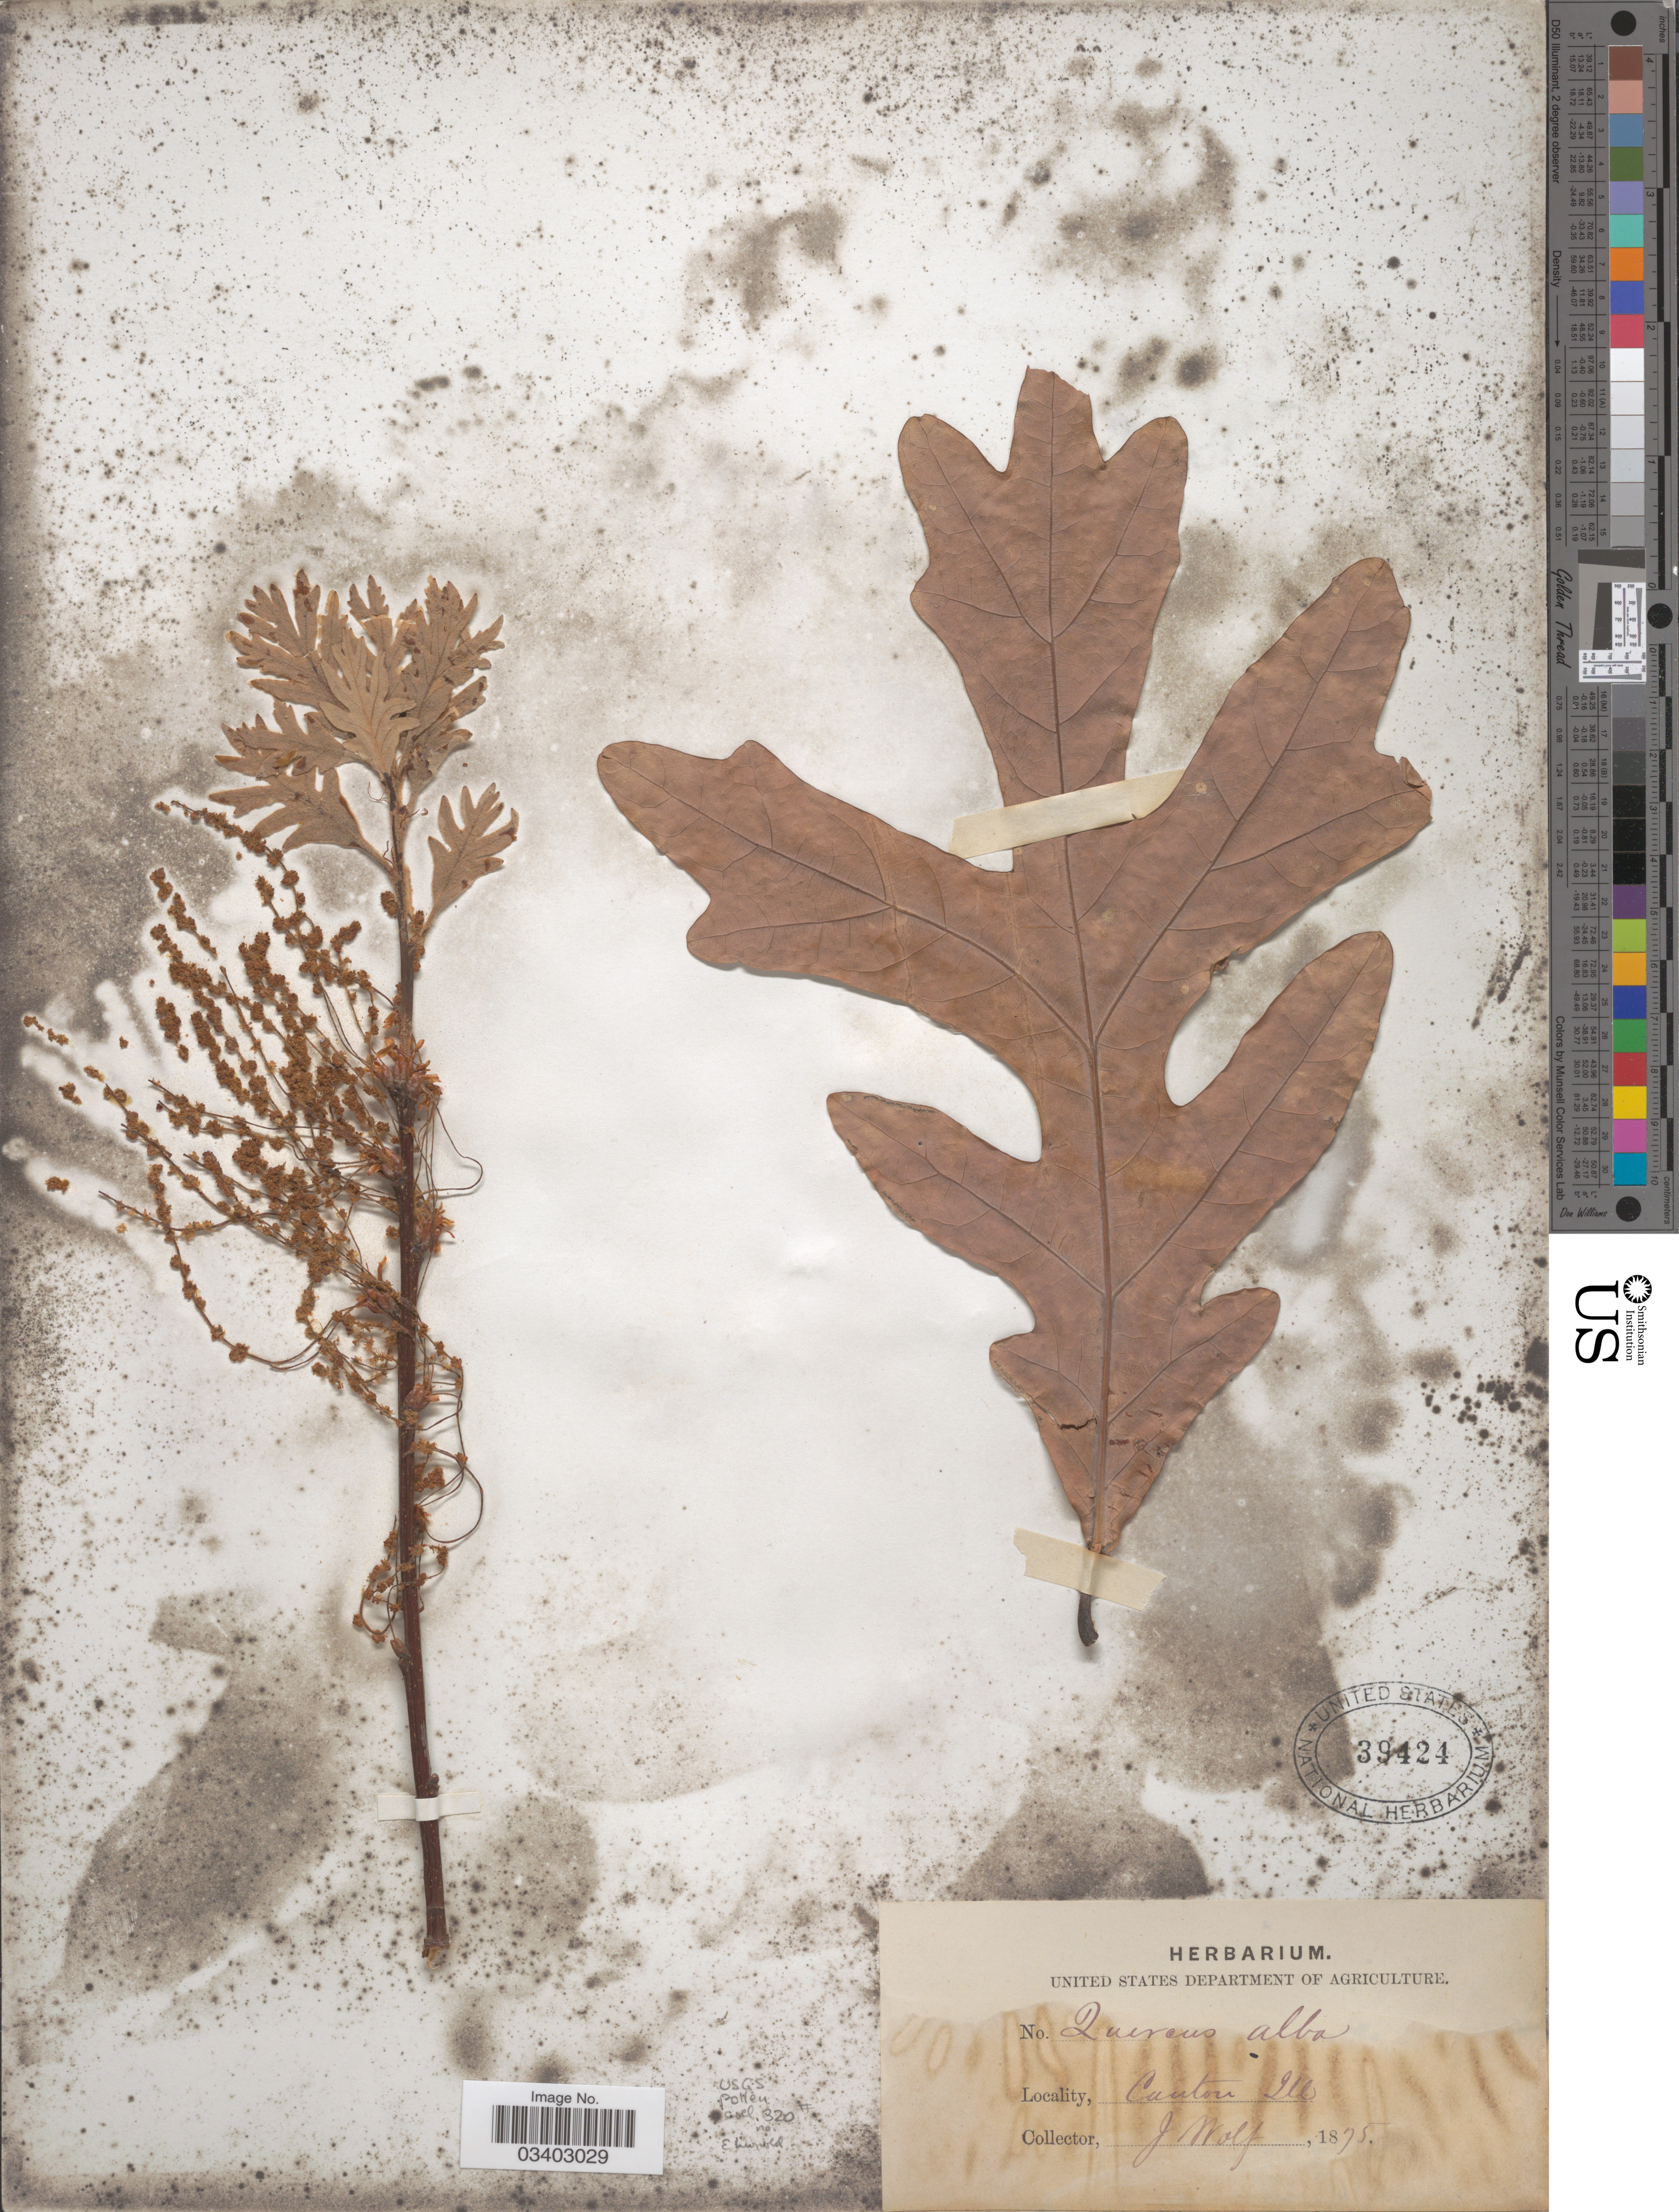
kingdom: Plantae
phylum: Tracheophyta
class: Magnoliopsida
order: Fagales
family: Fagaceae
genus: Quercus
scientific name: Quercus alba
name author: L.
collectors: J. Wolf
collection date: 1875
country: United States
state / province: Illinois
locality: Canton Ill.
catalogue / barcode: US 39424